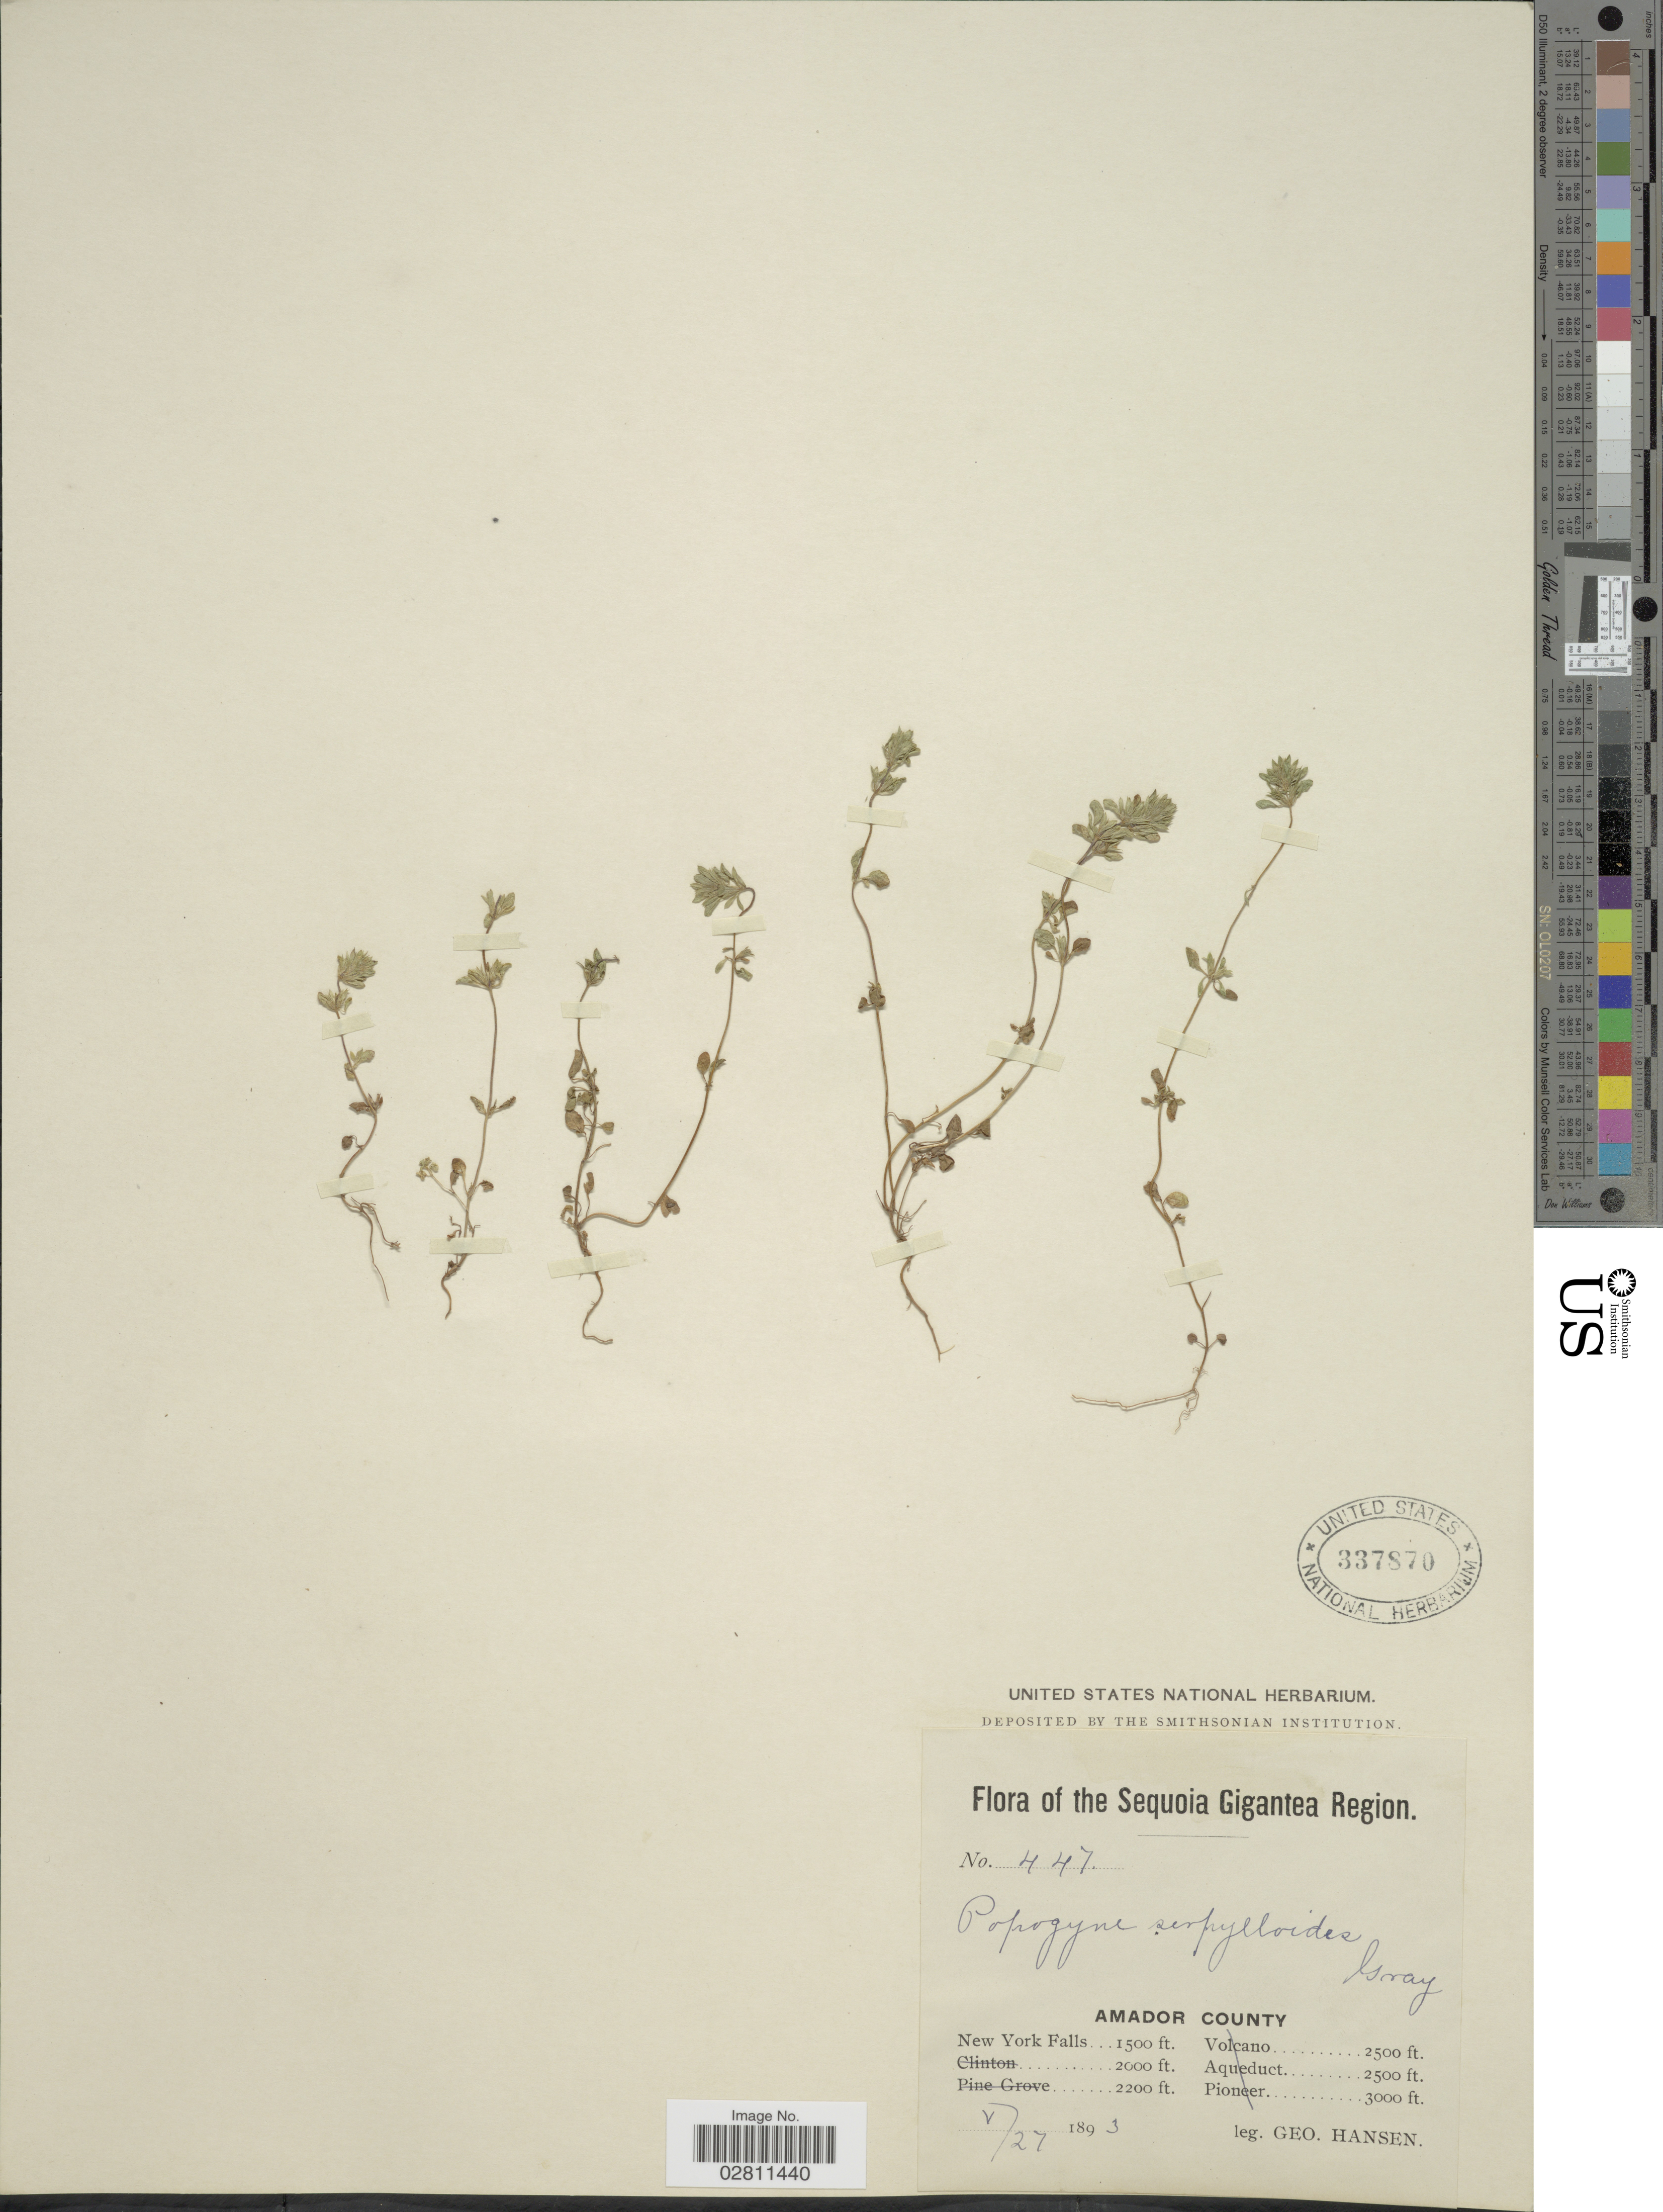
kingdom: Plantae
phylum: Tracheophyta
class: Magnoliopsida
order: Lamiales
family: Lamiaceae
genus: Pogogyne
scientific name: Pogogyne serpylloides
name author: (Torr.) A. Gray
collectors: G. Hansen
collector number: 447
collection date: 1893-05-27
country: United States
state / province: California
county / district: Amador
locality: Sequoia Gigantea Region. Amador County. New York Falls.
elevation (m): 457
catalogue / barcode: US 337870